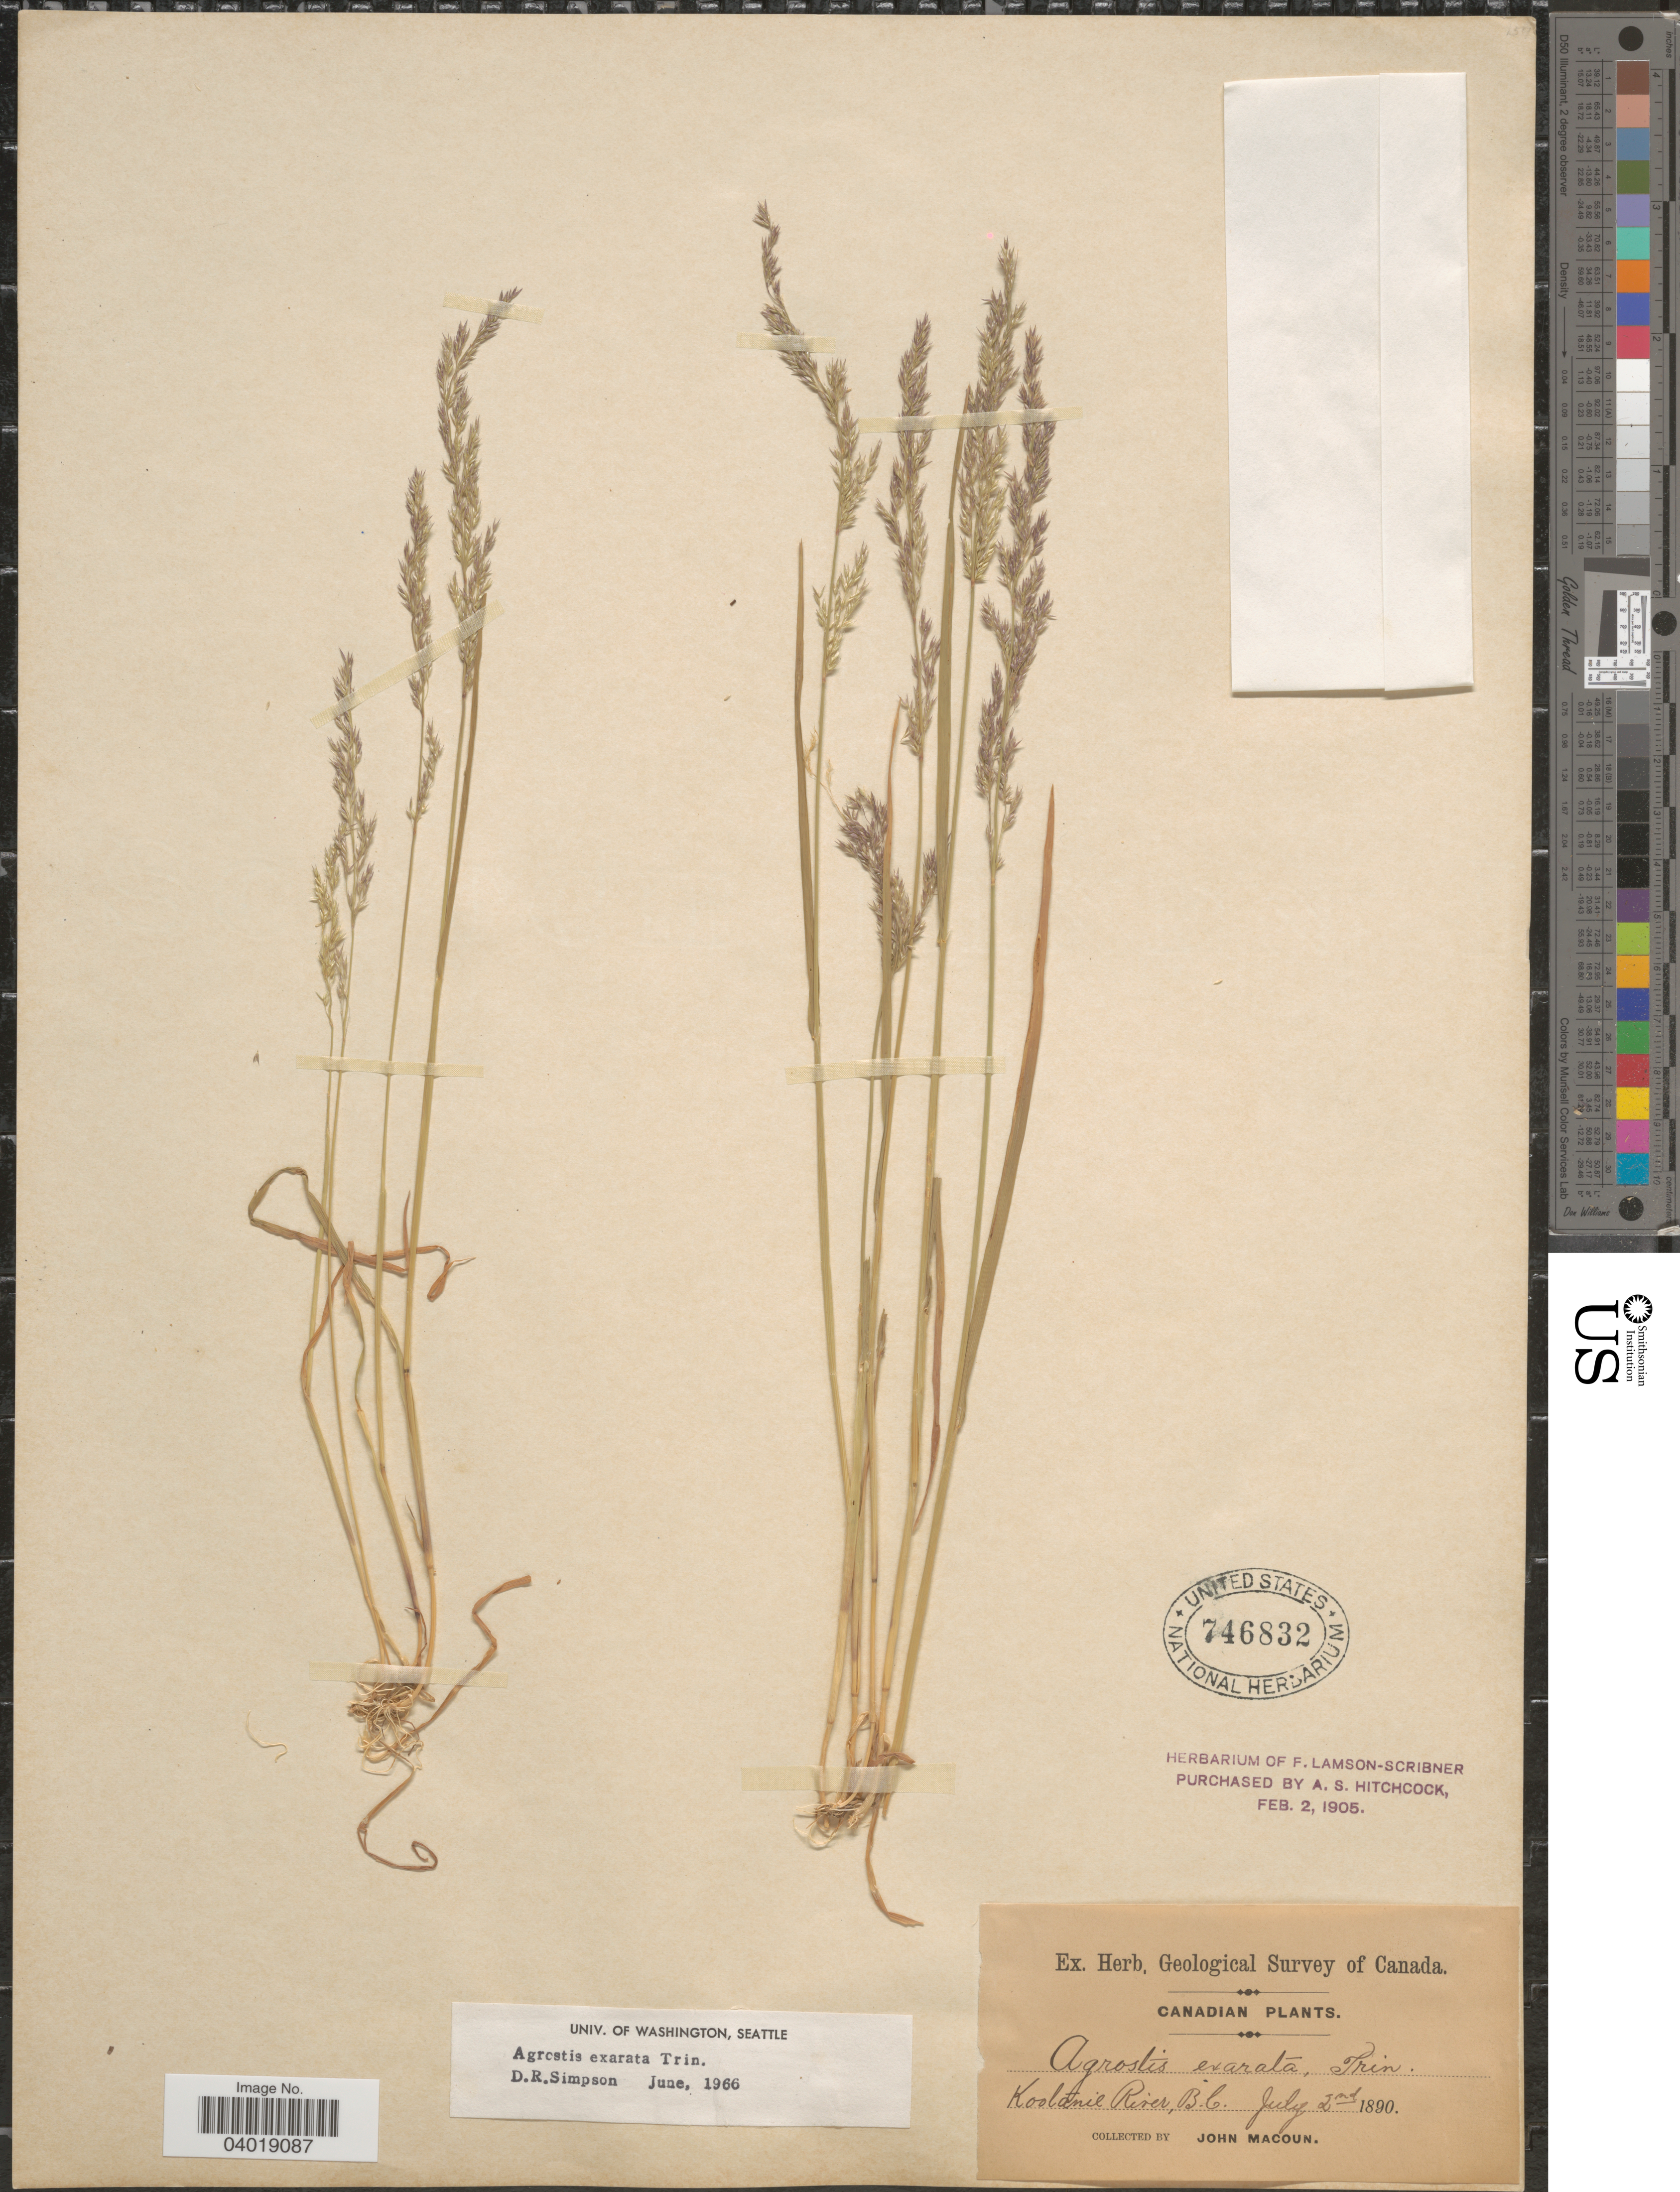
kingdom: Plantae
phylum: Tracheophyta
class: Liliopsida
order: Poales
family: Poaceae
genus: Agrostis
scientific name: Agrostis exarata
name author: Trin.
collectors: J. Macoun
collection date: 1890-07-02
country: Canada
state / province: British Columbia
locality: Kootanie River.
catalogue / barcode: US 746832